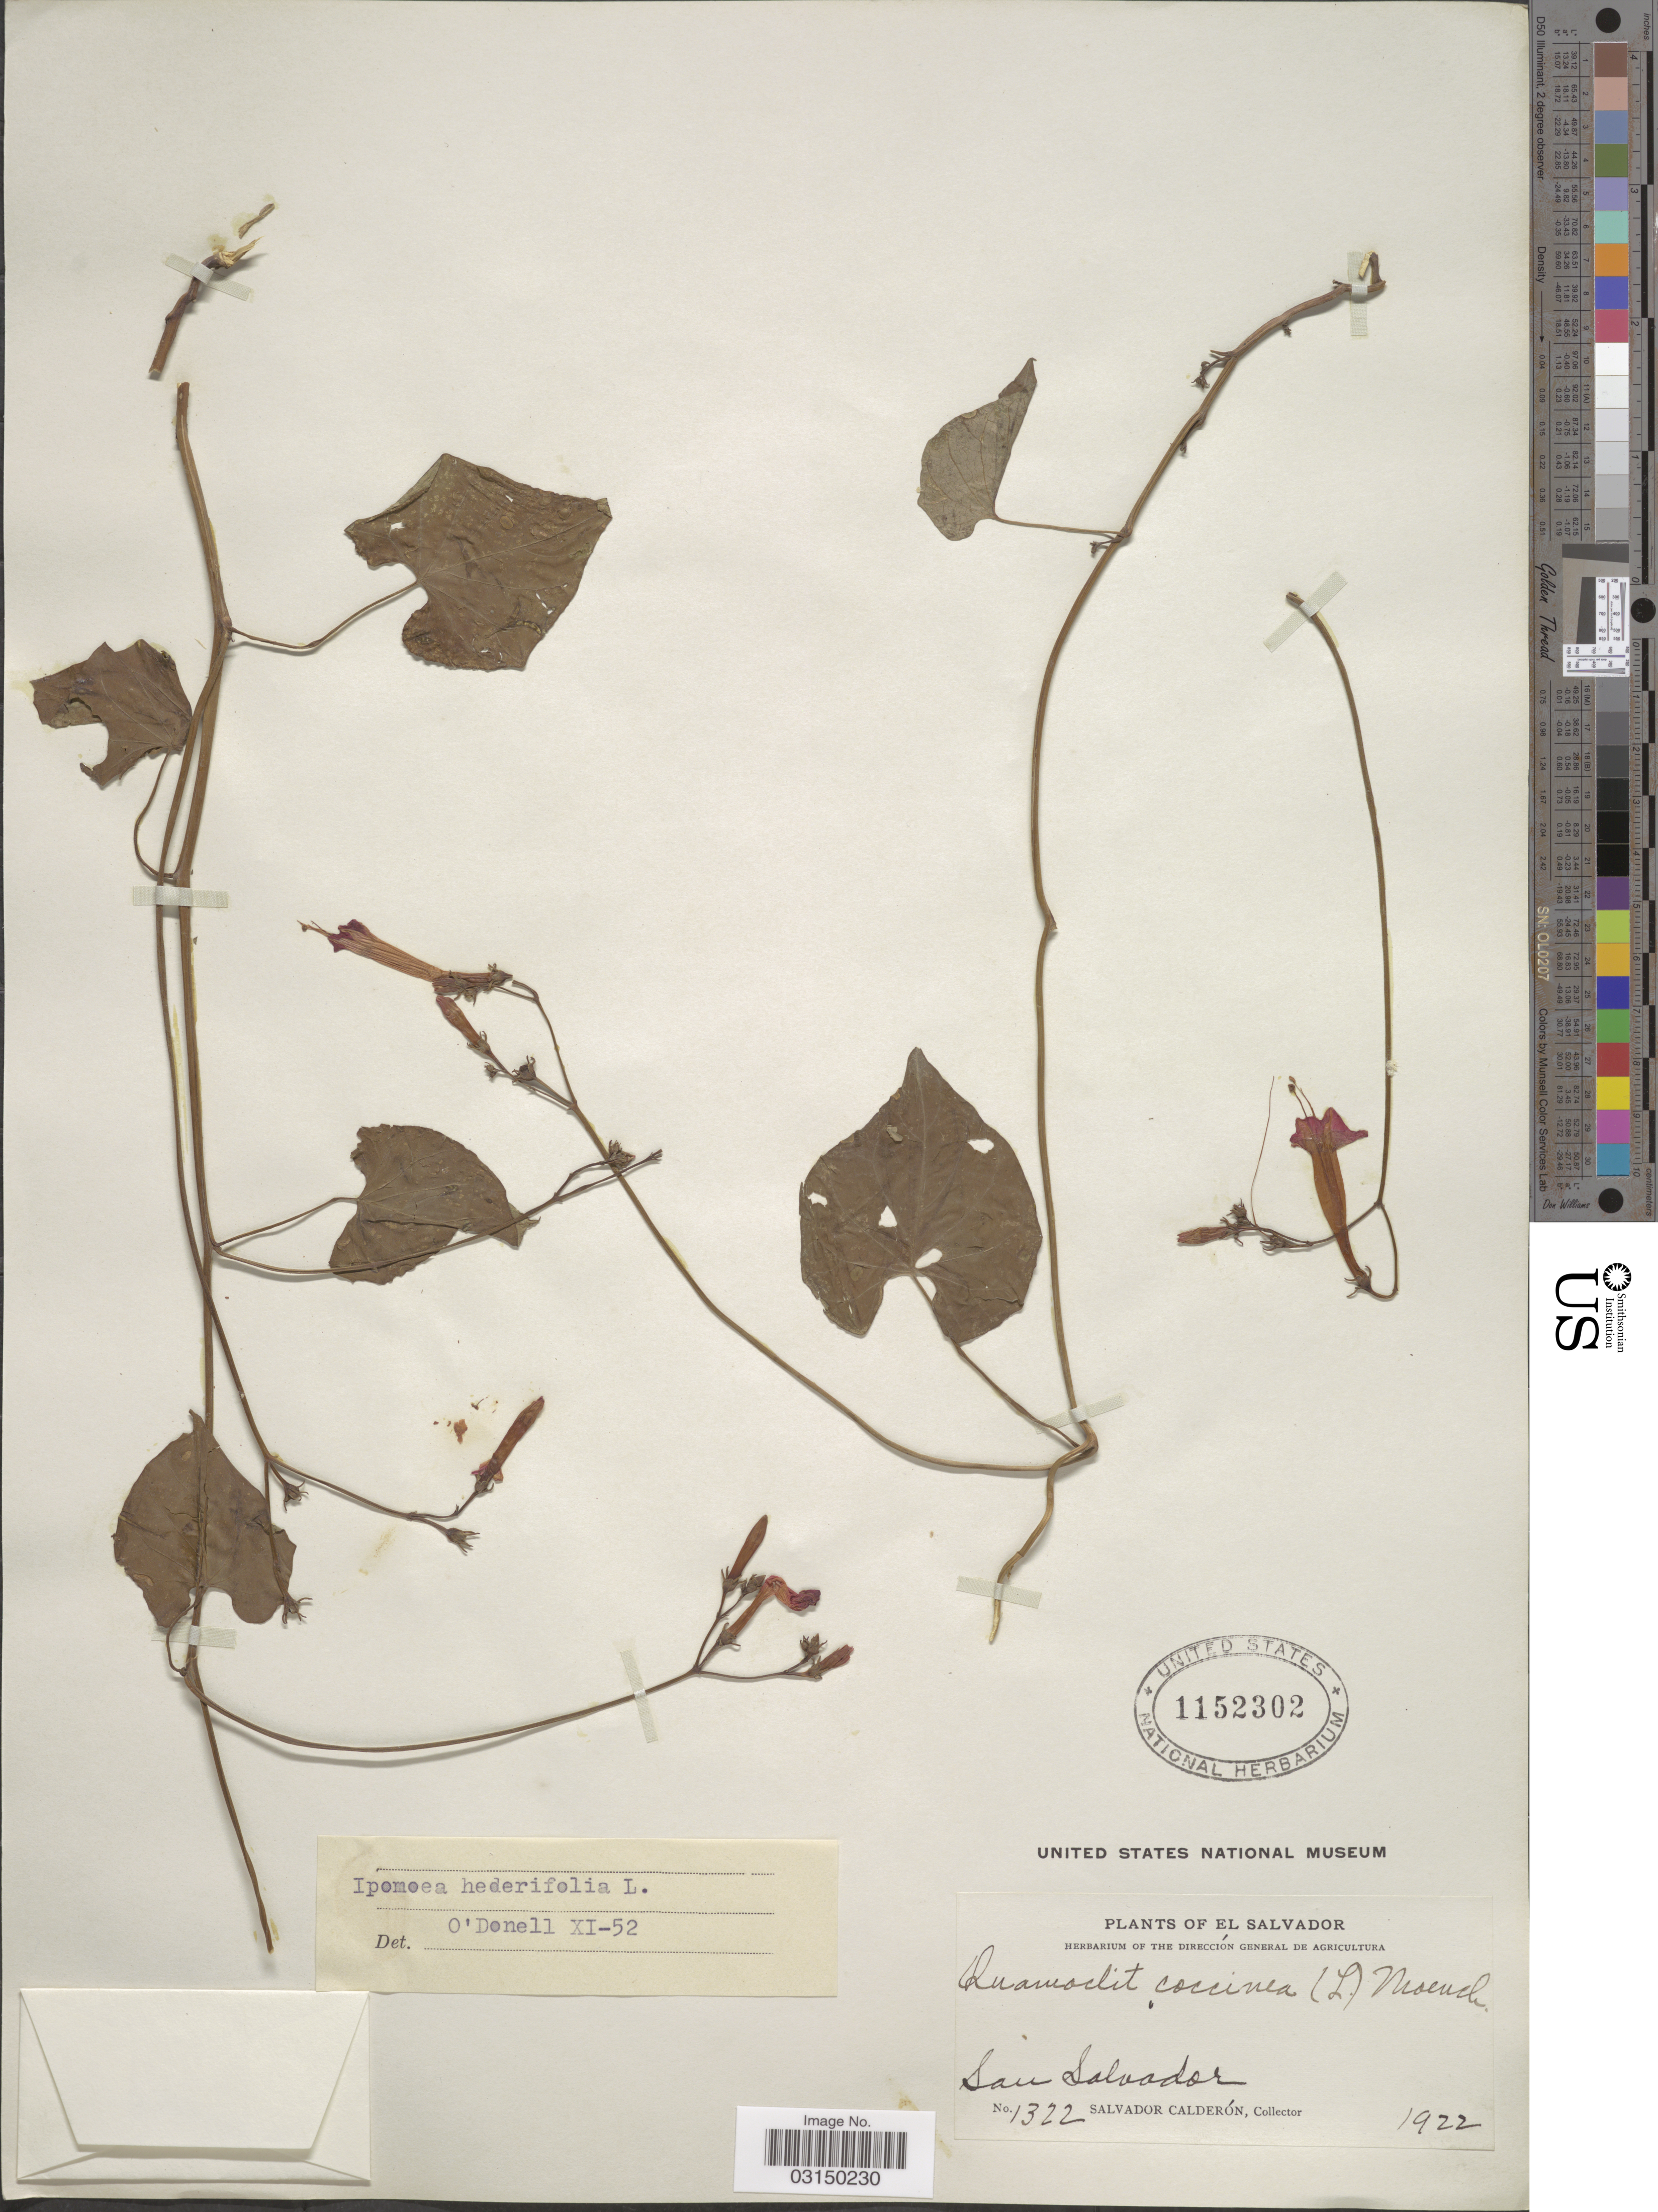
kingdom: Plantae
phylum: Tracheophyta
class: Magnoliopsida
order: Solanales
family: Convolvulaceae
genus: Ipomoea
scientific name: Ipomoea hederifolia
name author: L.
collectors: S. Calderón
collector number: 1322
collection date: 1922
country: El Salvador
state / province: San Salvador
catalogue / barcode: US 1152302